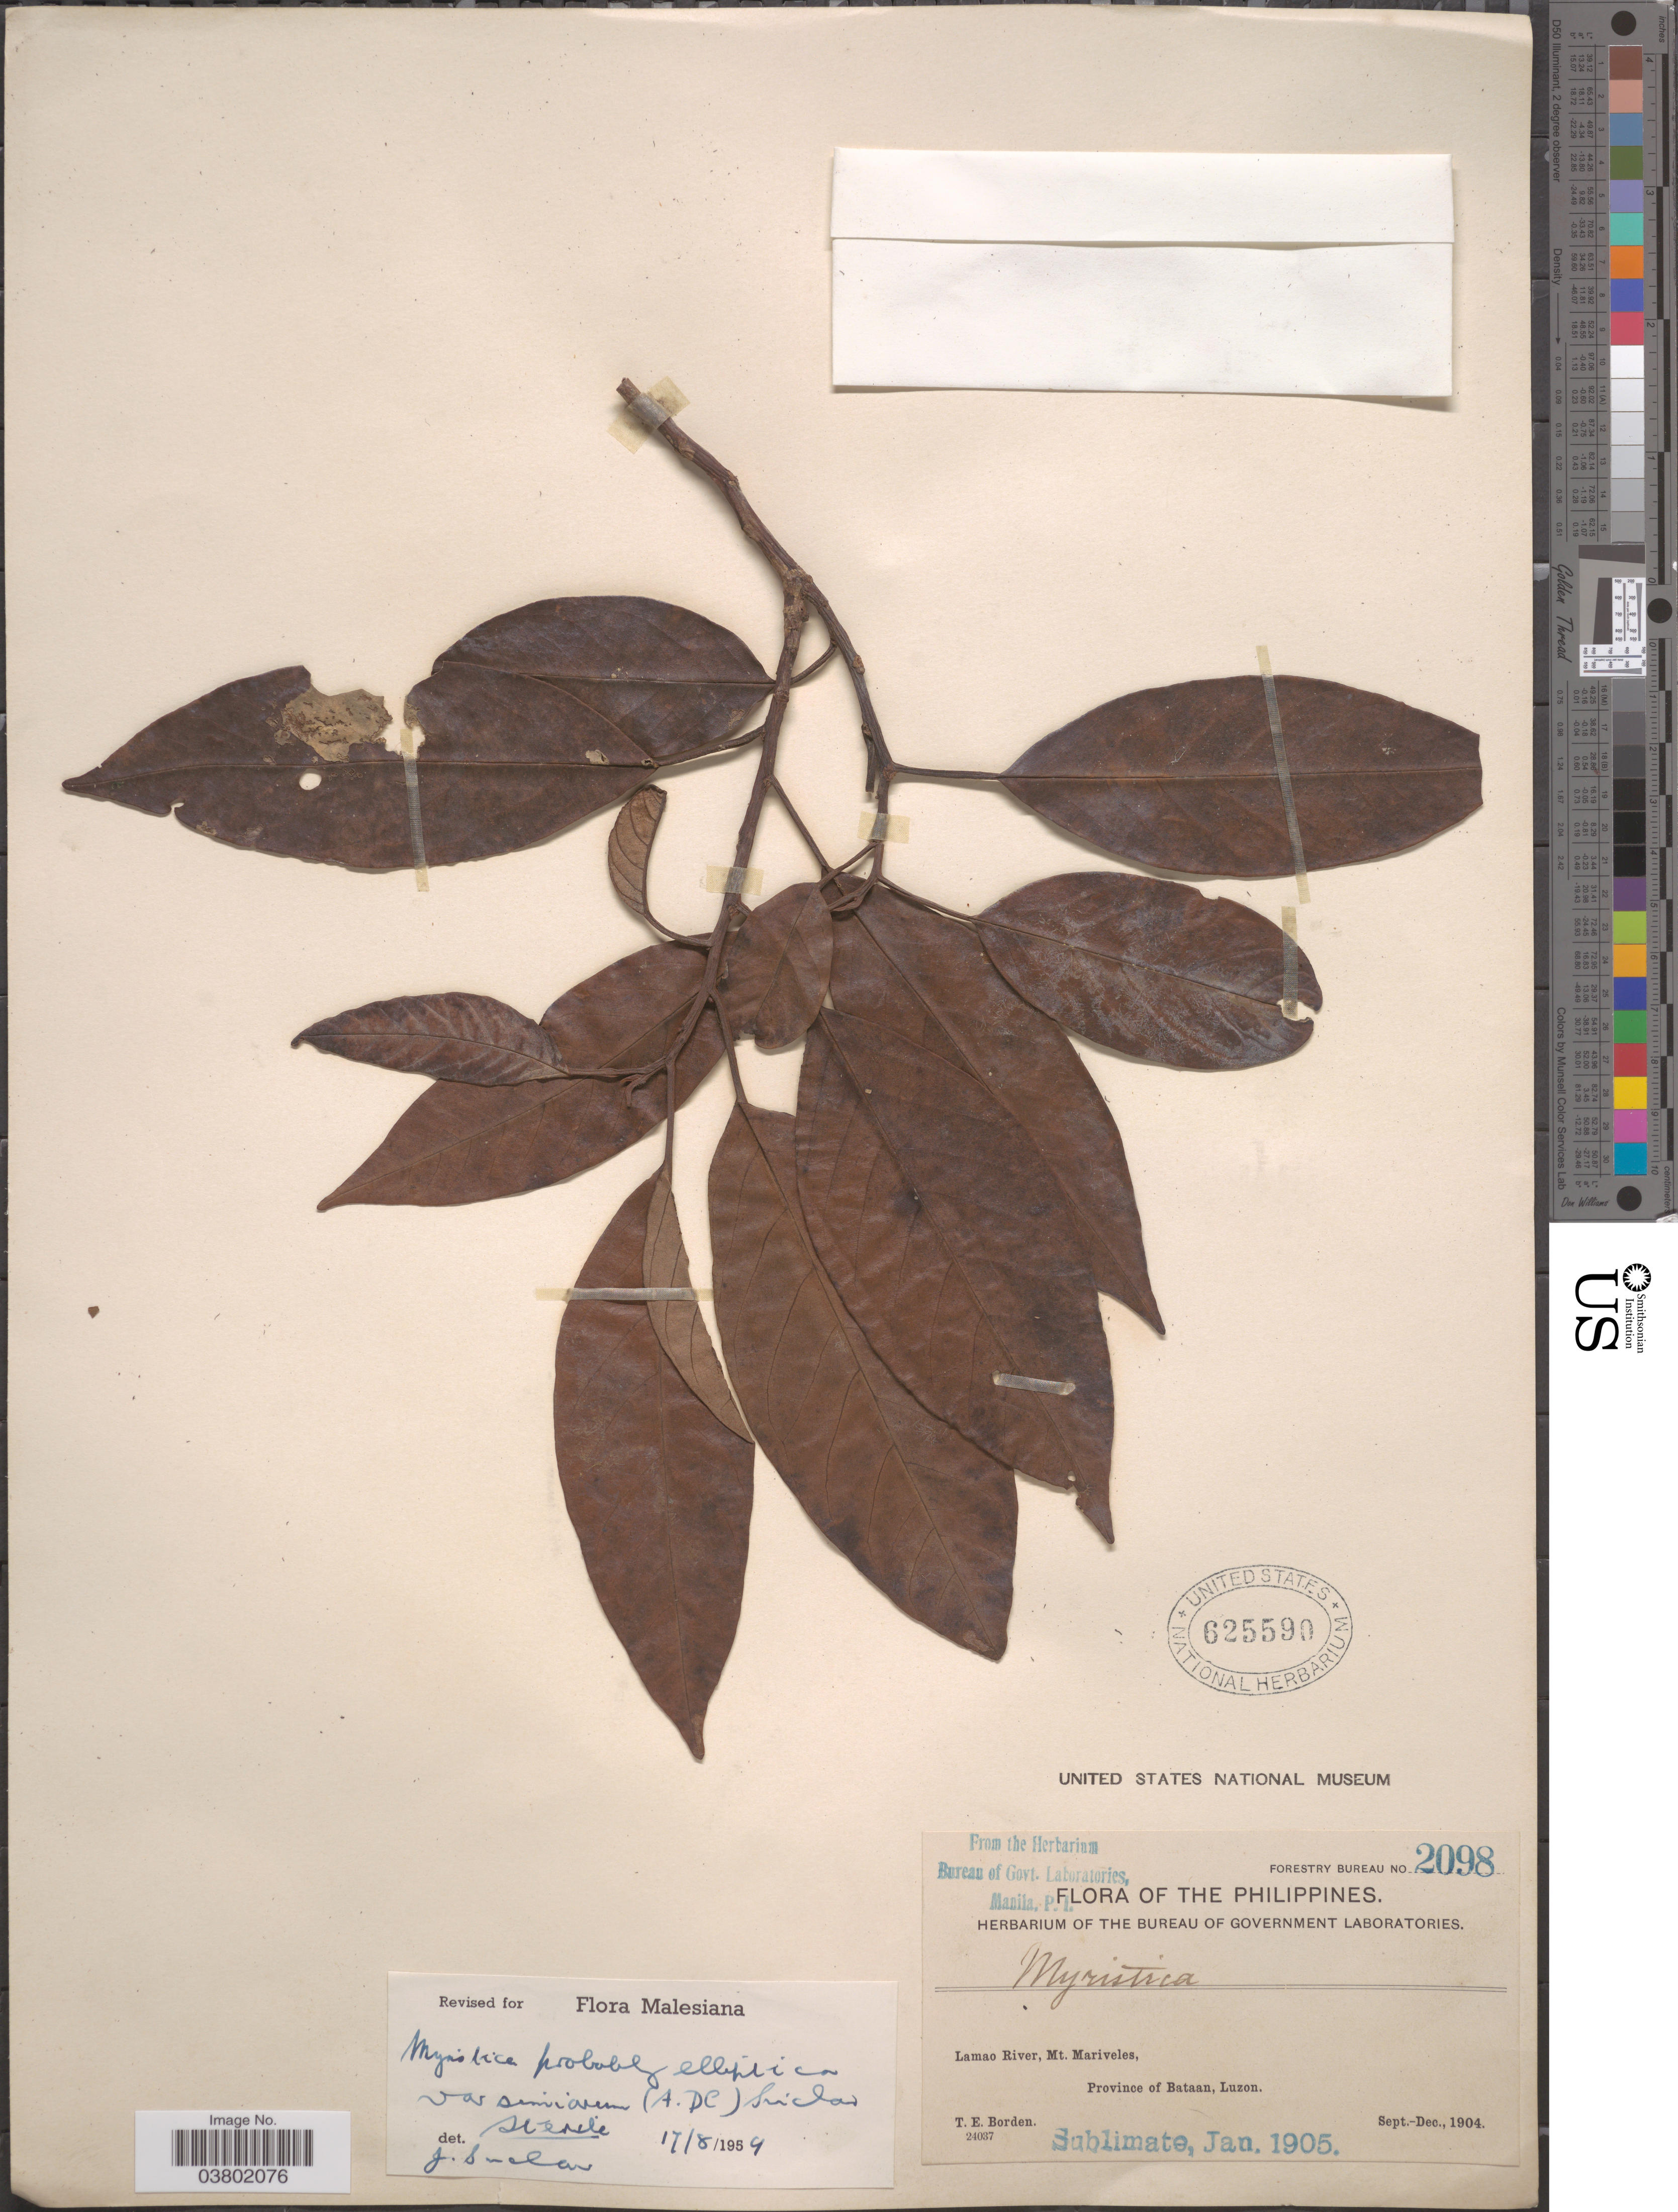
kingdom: Plantae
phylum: Tracheophyta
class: Magnoliopsida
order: Magnoliales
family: Myristicaceae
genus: Myristica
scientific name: Myristica elliptica var. simiarum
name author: (A. DC.) J. Sinclair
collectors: T. E. Borden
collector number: Forestry Bureau 2098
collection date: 1904-09/1904-12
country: Philippines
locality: Lamao River, Mt.Mariveles. Province of Bataan, Luzon.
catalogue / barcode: US 625590